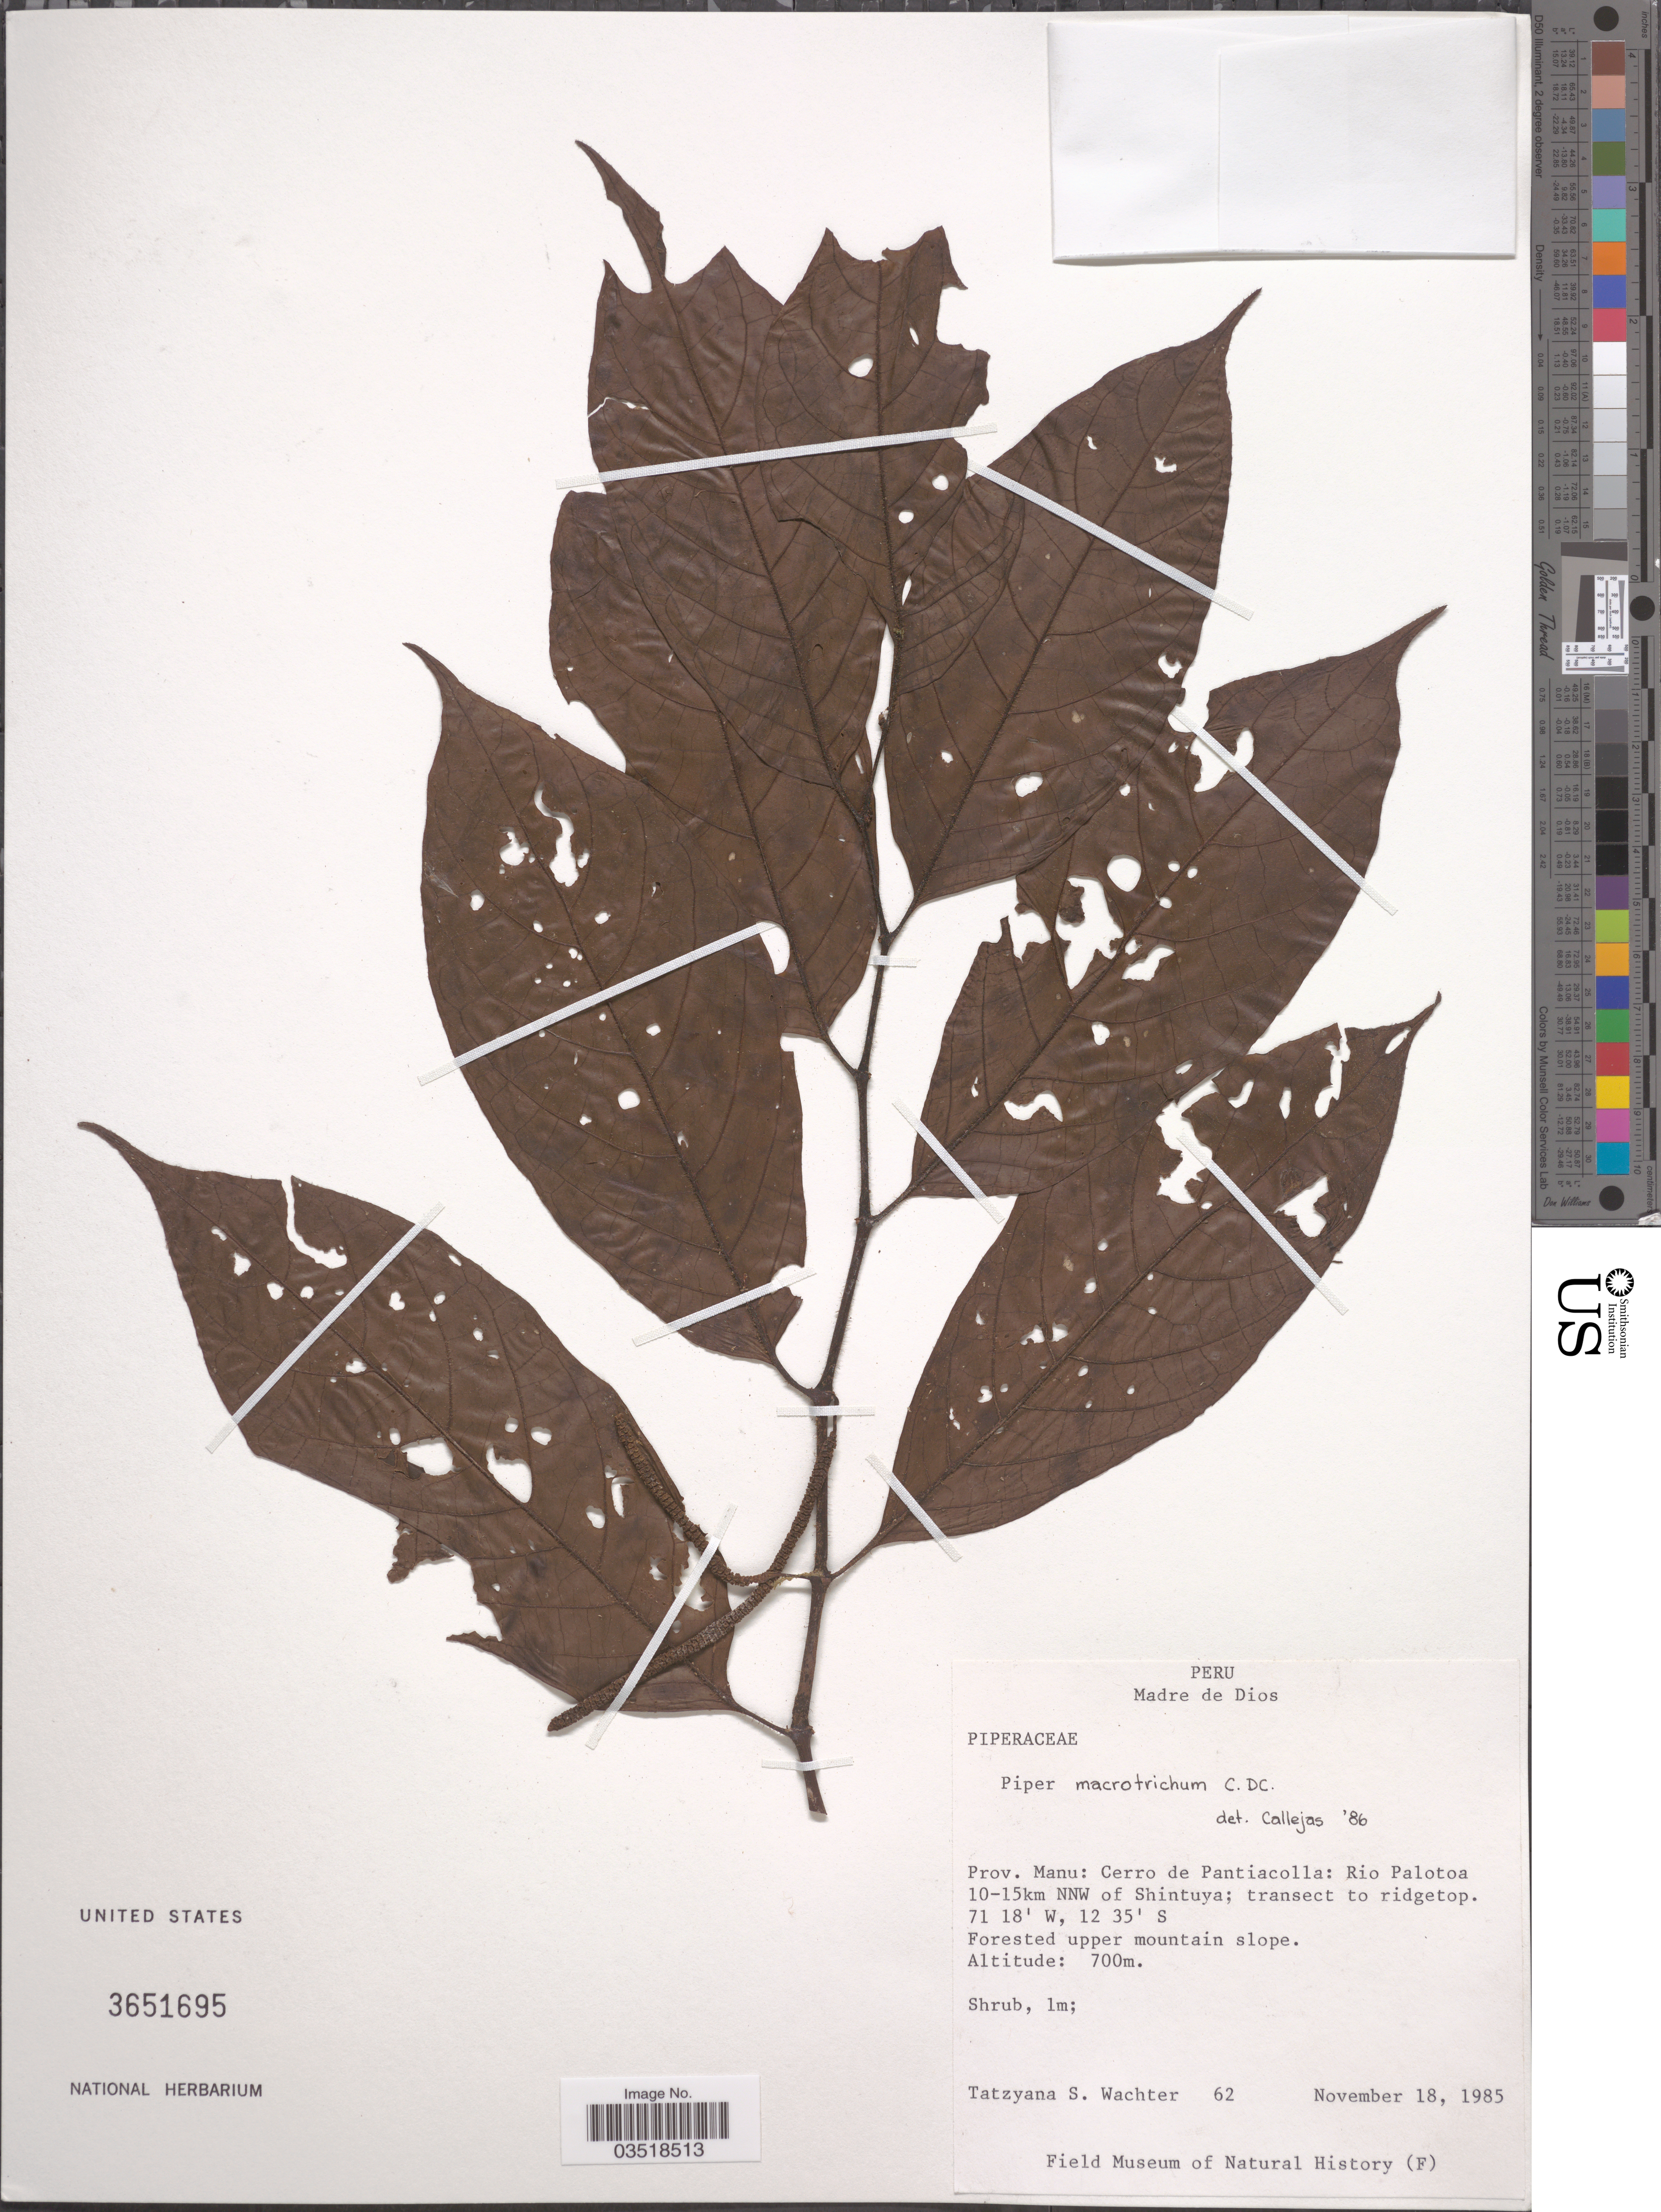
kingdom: Plantae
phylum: Tracheophyta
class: Magnoliopsida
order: Piperales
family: Piperaceae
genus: Piper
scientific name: Piper macrotrichum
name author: C. DC.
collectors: T. Wachter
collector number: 62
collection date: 1985-11-18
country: Peru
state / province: Madre de Dios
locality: Prov. Manu: Cerro de Pantiacolla: Rio Palotoa 10-15km NNW of Shintuya; transect to ridgetop.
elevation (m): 700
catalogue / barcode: US 3651695